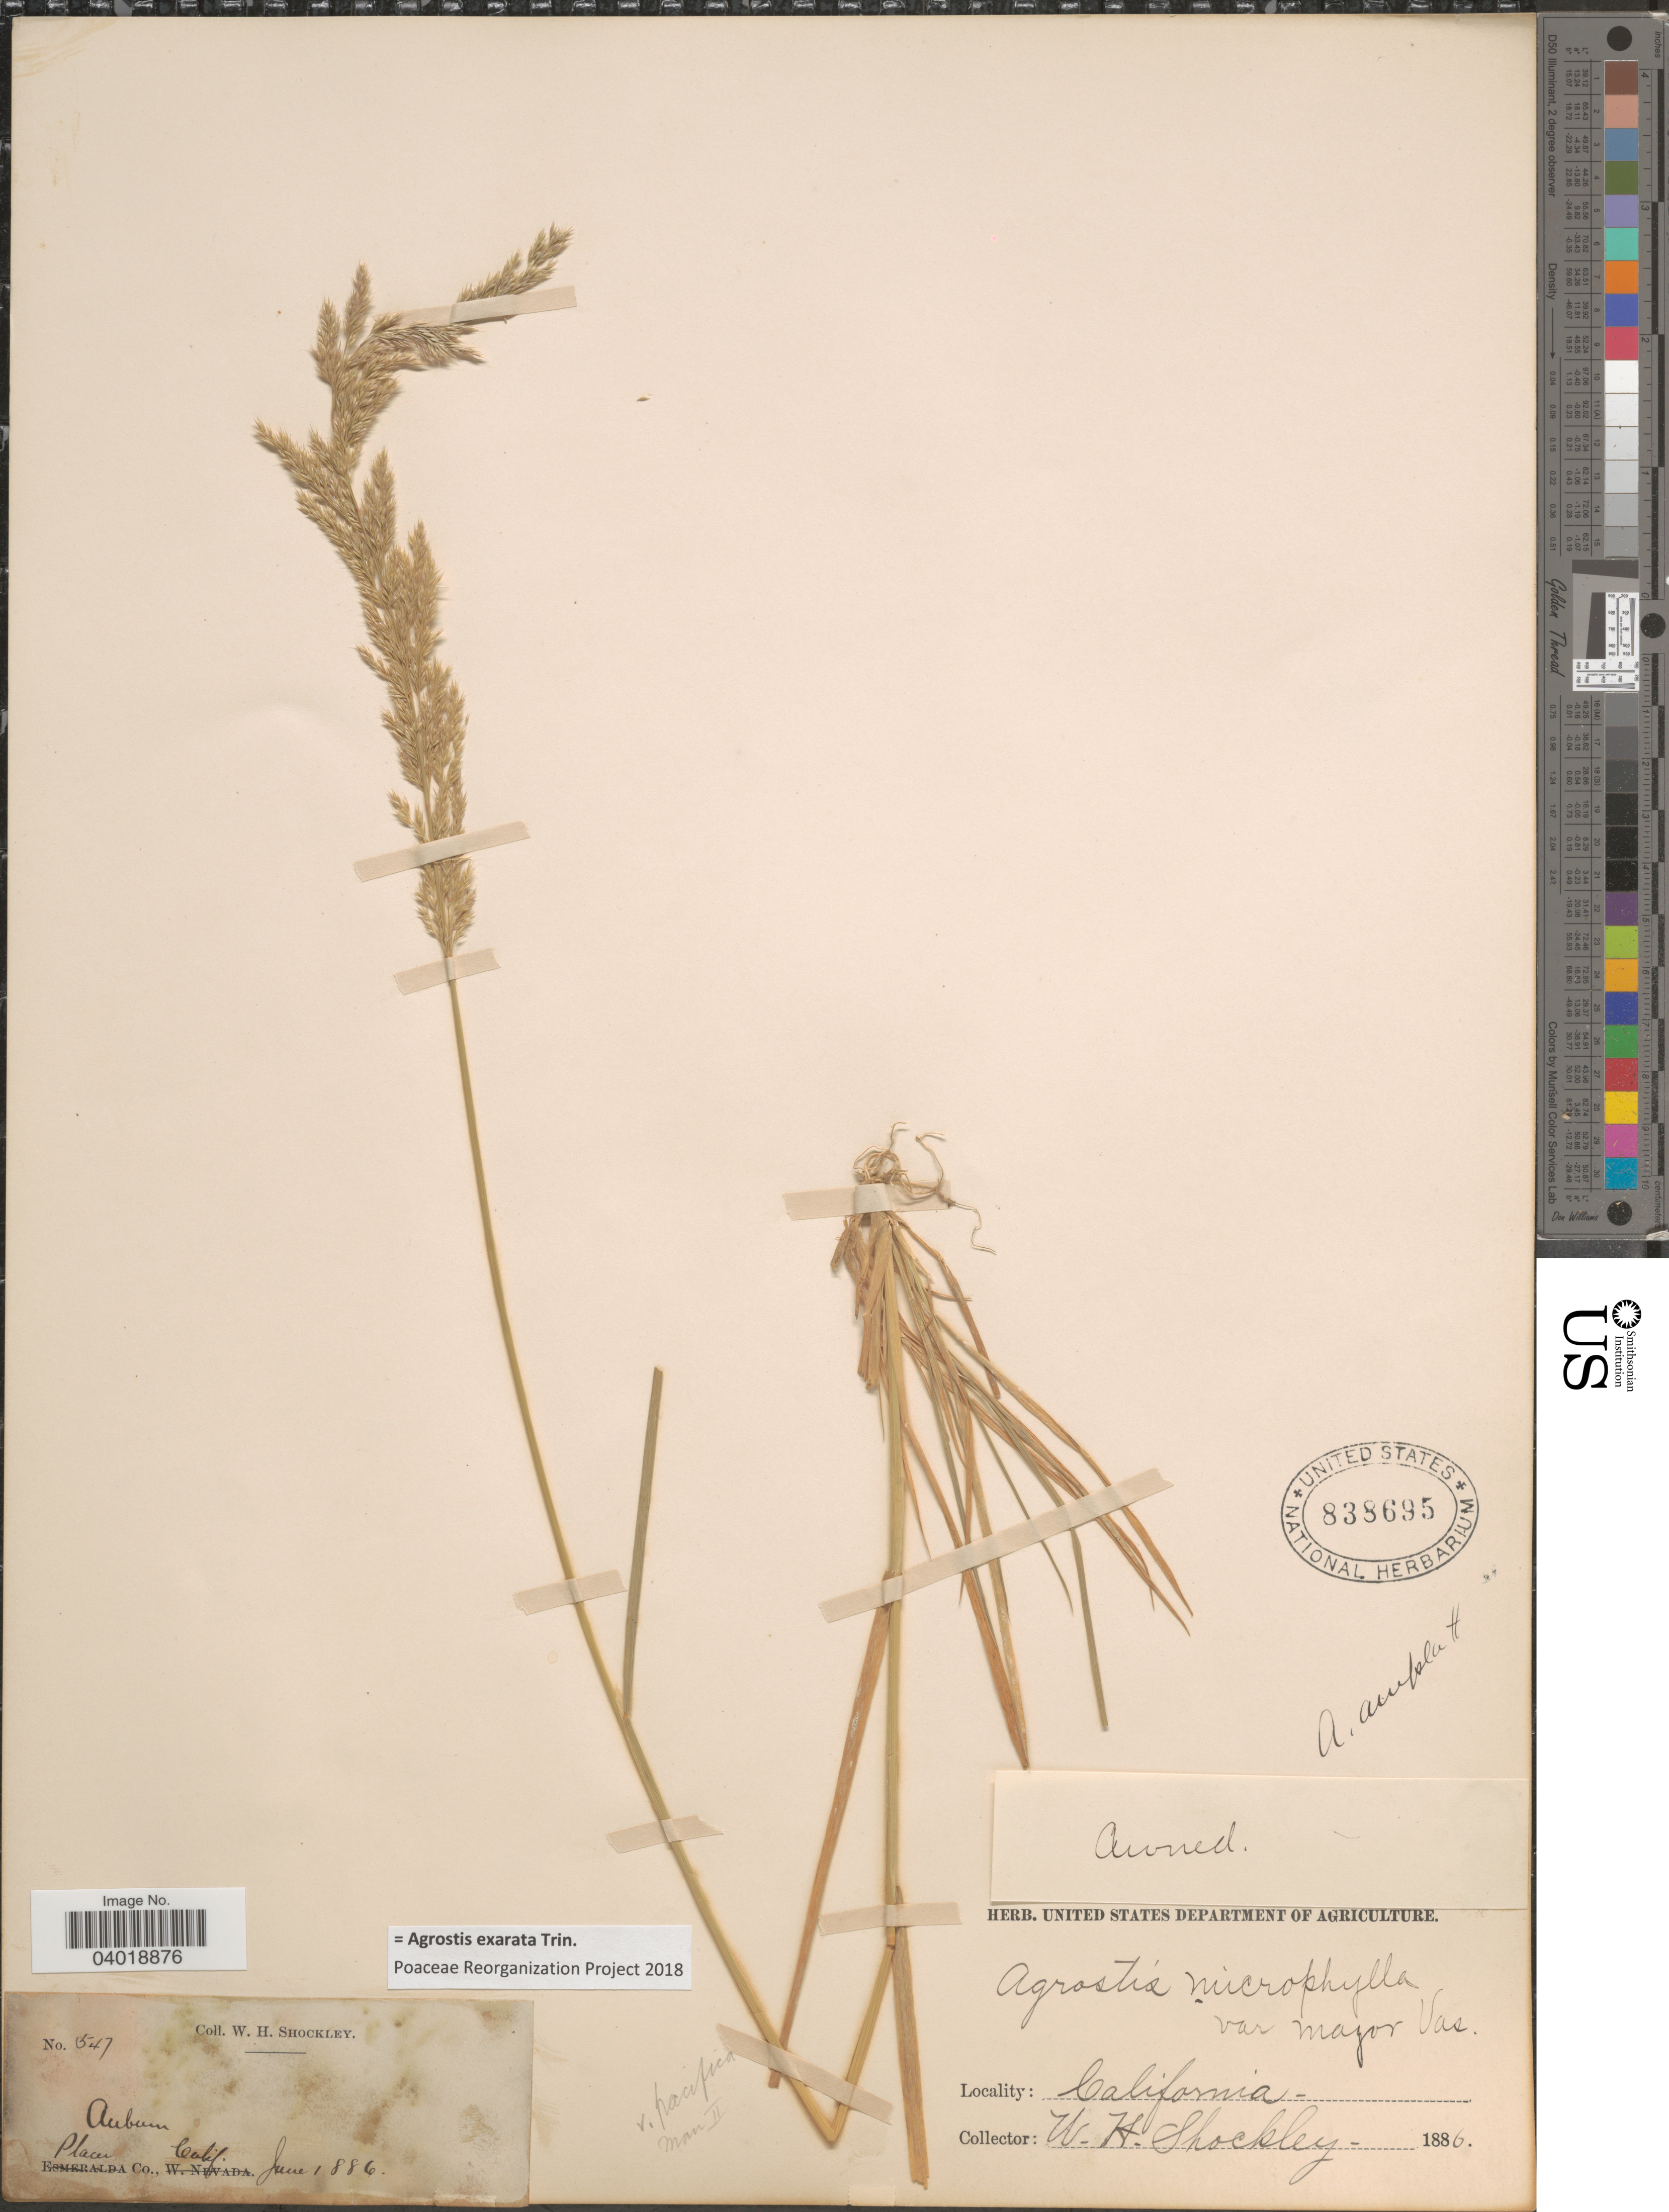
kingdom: Plantae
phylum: Tracheophyta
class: Liliopsida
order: Poales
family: Poaceae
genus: Agrostis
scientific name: Agrostis exarata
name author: Trin.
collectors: W. Shockley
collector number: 547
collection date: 1886-06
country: United States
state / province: California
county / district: Placer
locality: Auburn. Placer Co.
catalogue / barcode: US 838695